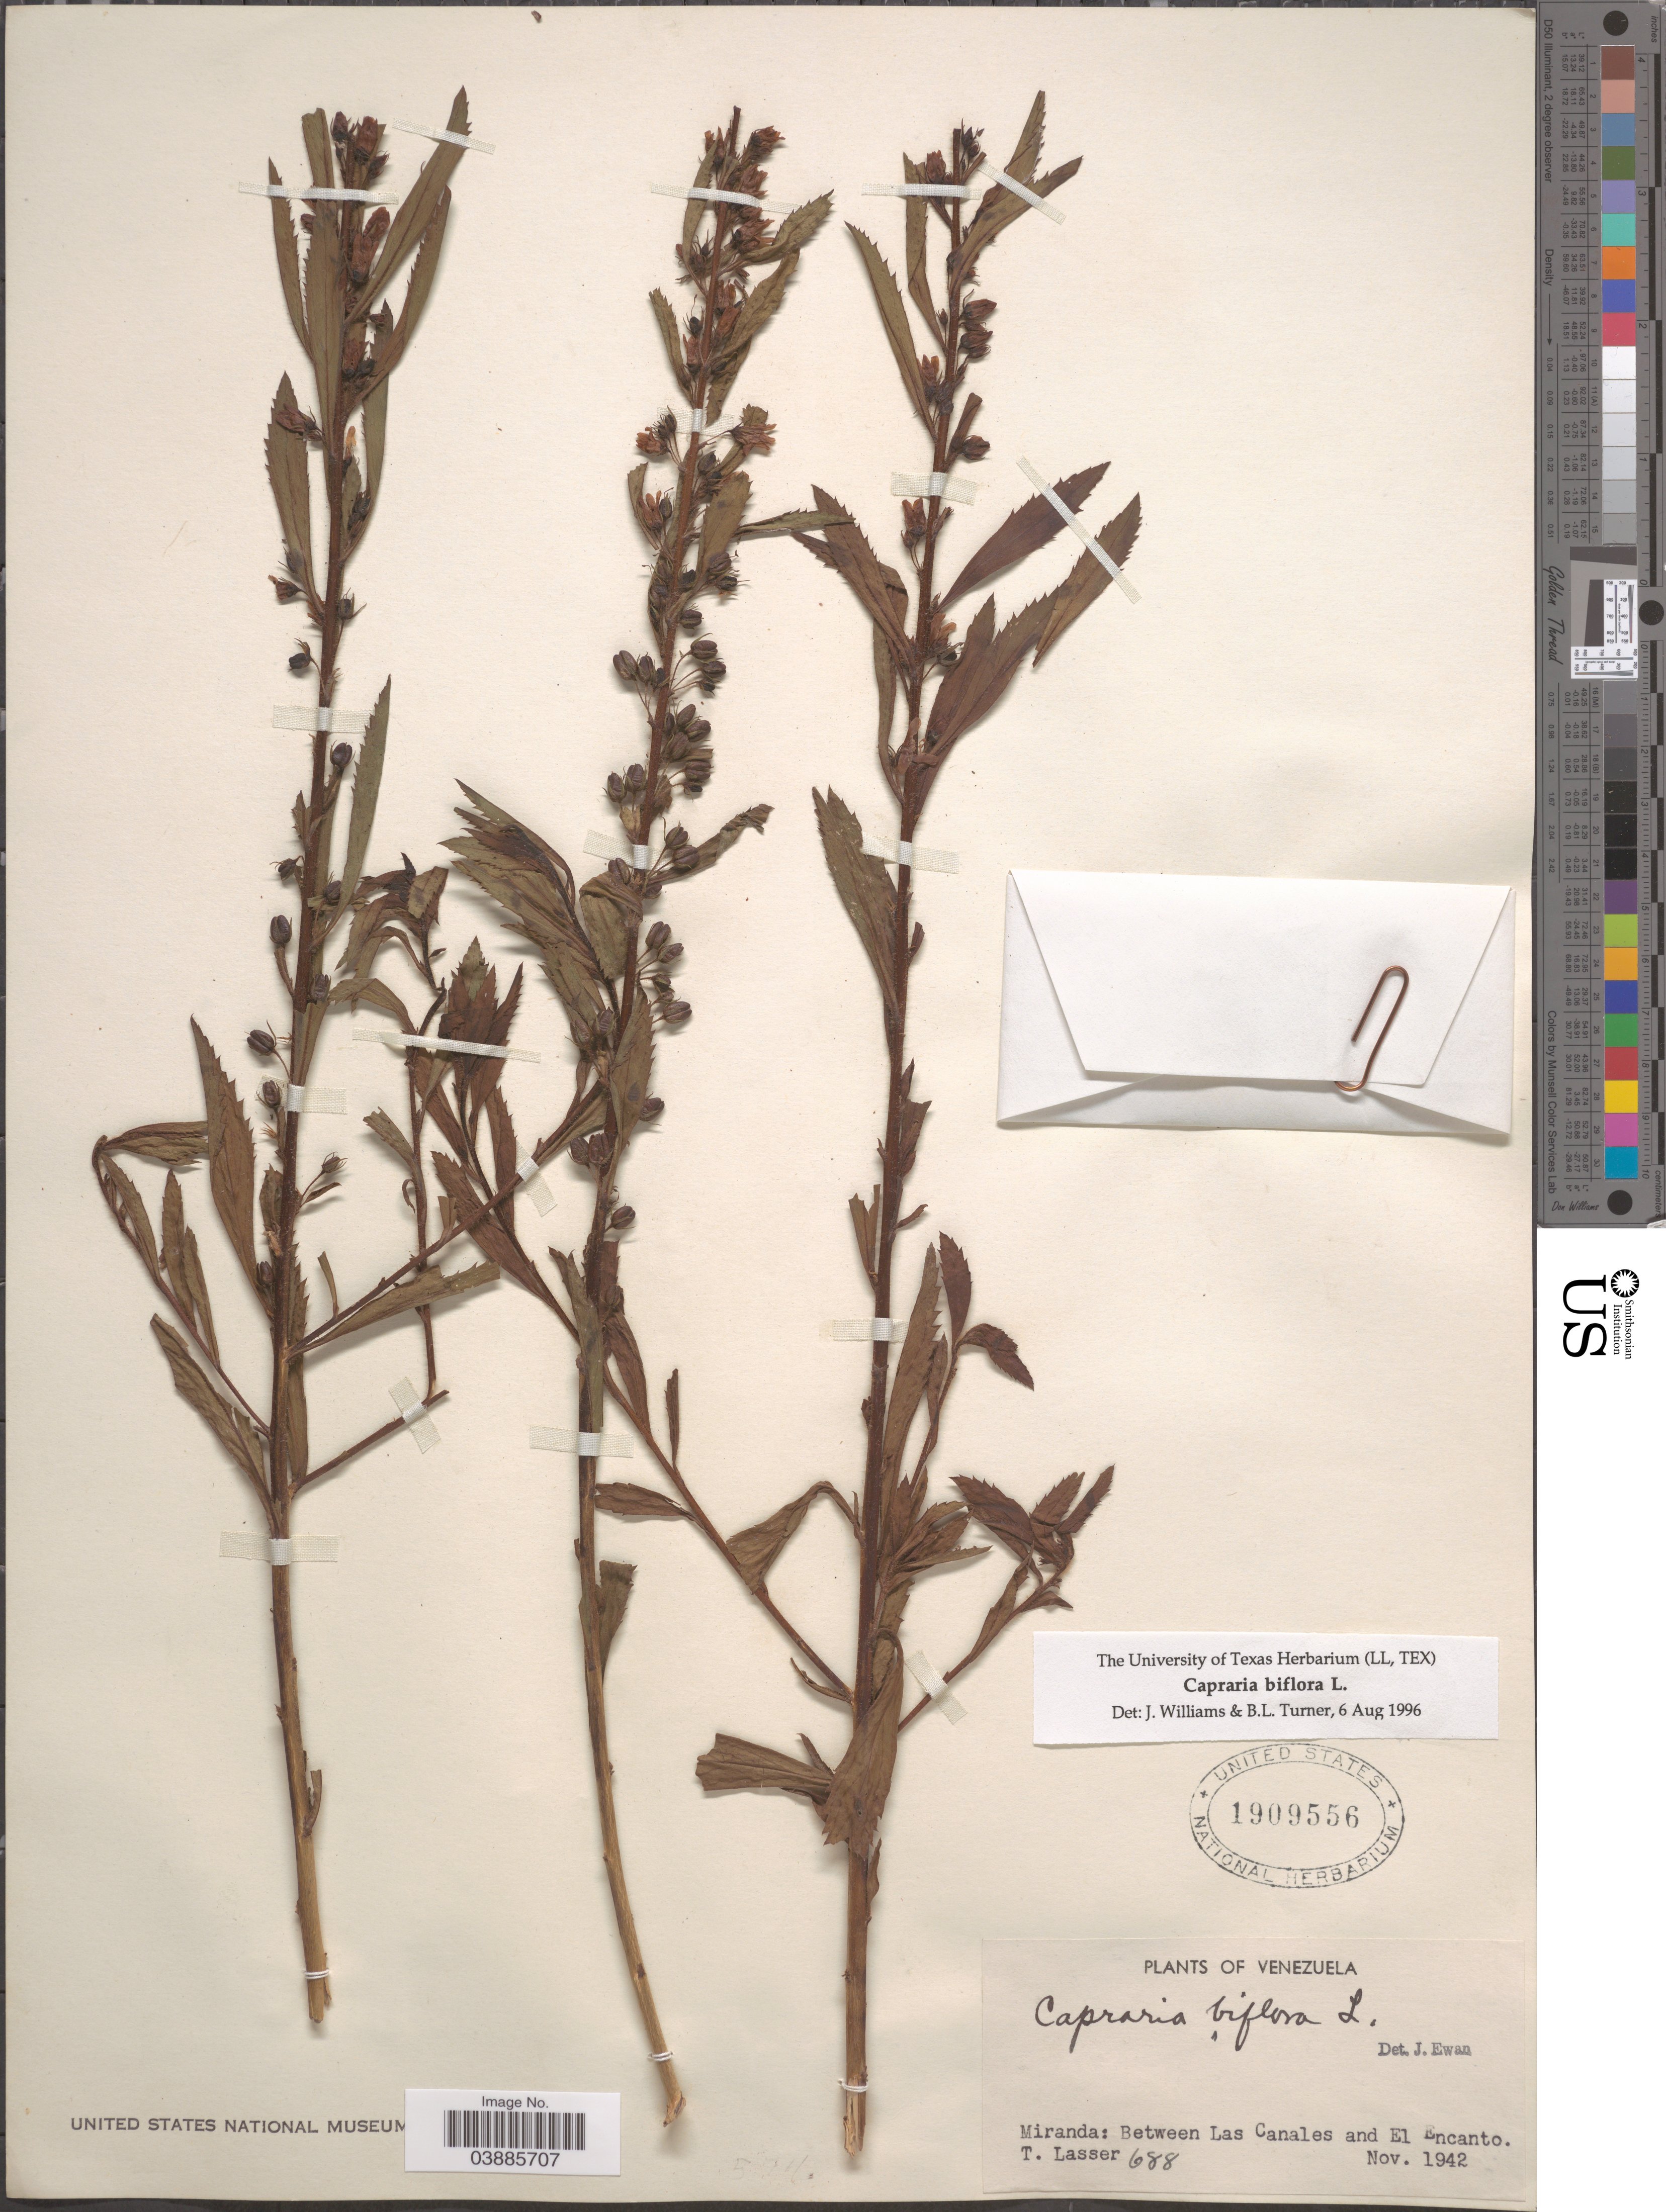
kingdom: Plantae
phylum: Tracheophyta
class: Magnoliopsida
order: Lamiales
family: Scrophulariaceae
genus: Capraria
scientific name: Capraria biflora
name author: L.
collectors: T. Lasser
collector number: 688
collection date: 1942-11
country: Venezuela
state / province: Miranda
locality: Between Las Canales and El Encanto.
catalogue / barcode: US 1909556